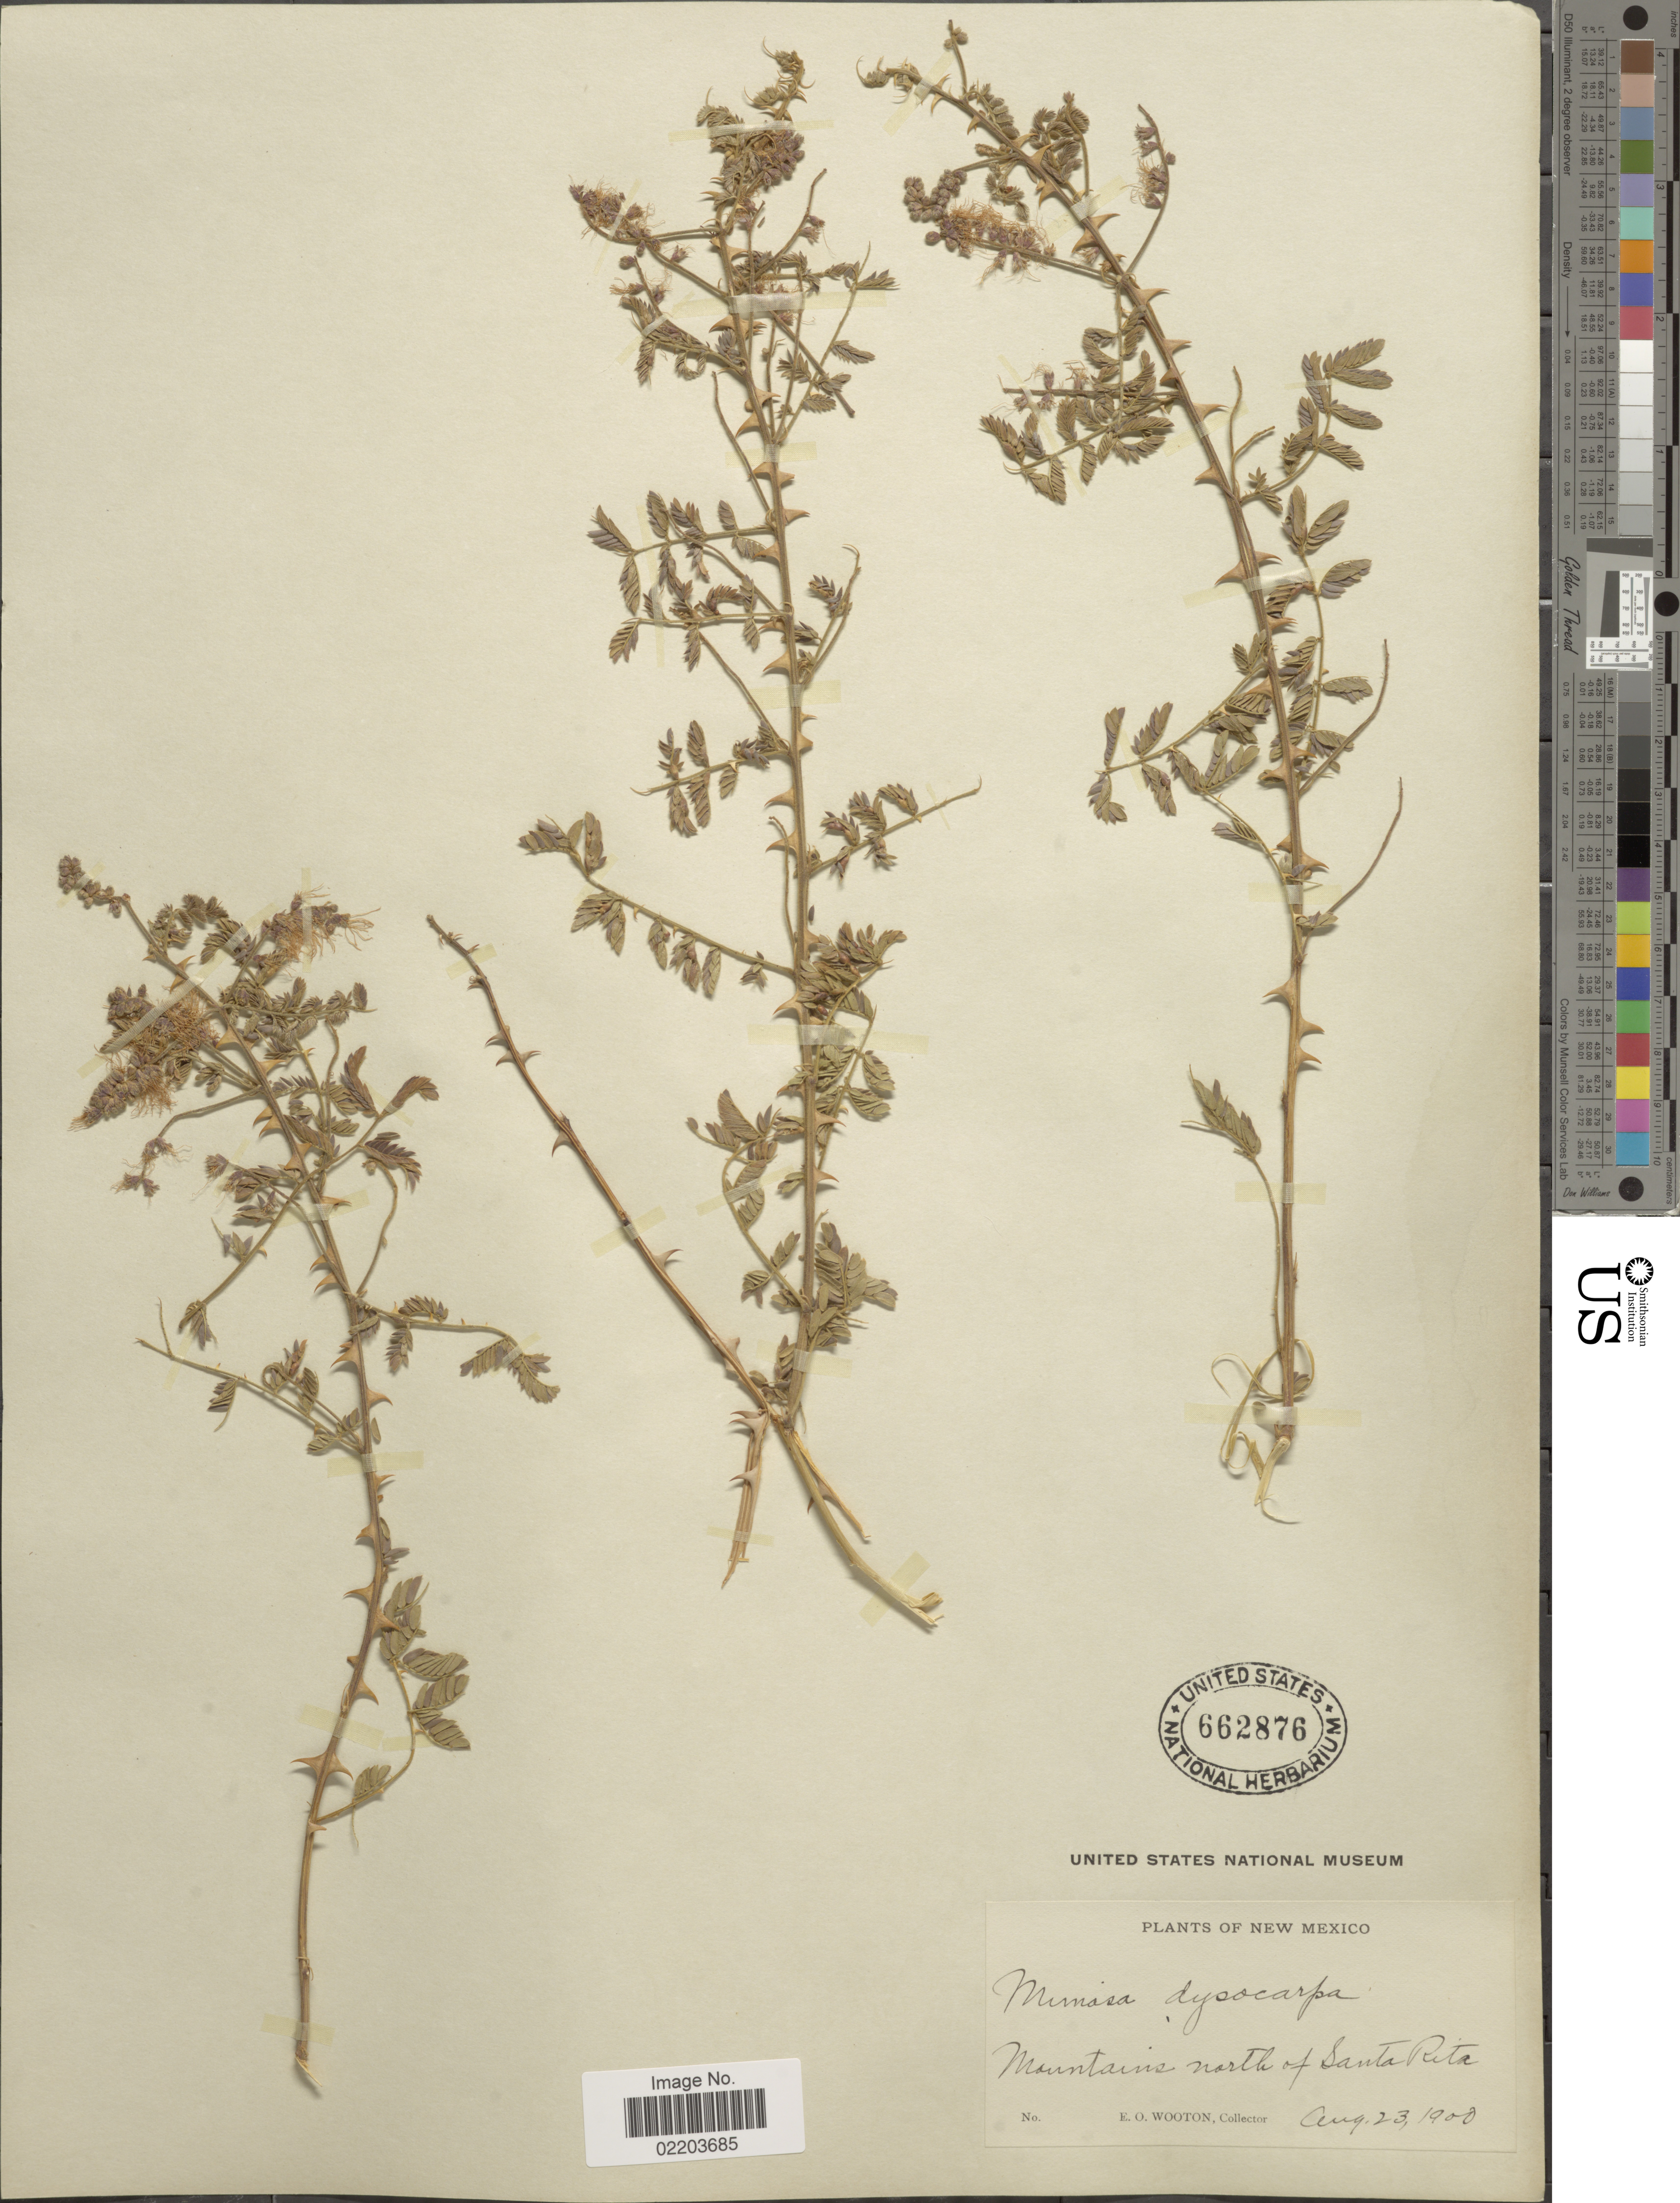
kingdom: Plantae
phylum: Tracheophyta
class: Magnoliopsida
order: Fabales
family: Fabaceae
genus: Mimosa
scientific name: Mimosa dysocarpa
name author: Benth. ex A. Gray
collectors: E. O. Wooton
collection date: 1900-08-23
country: United States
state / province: New Mexico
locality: Mountains north of Santa Rita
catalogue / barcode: US 662876